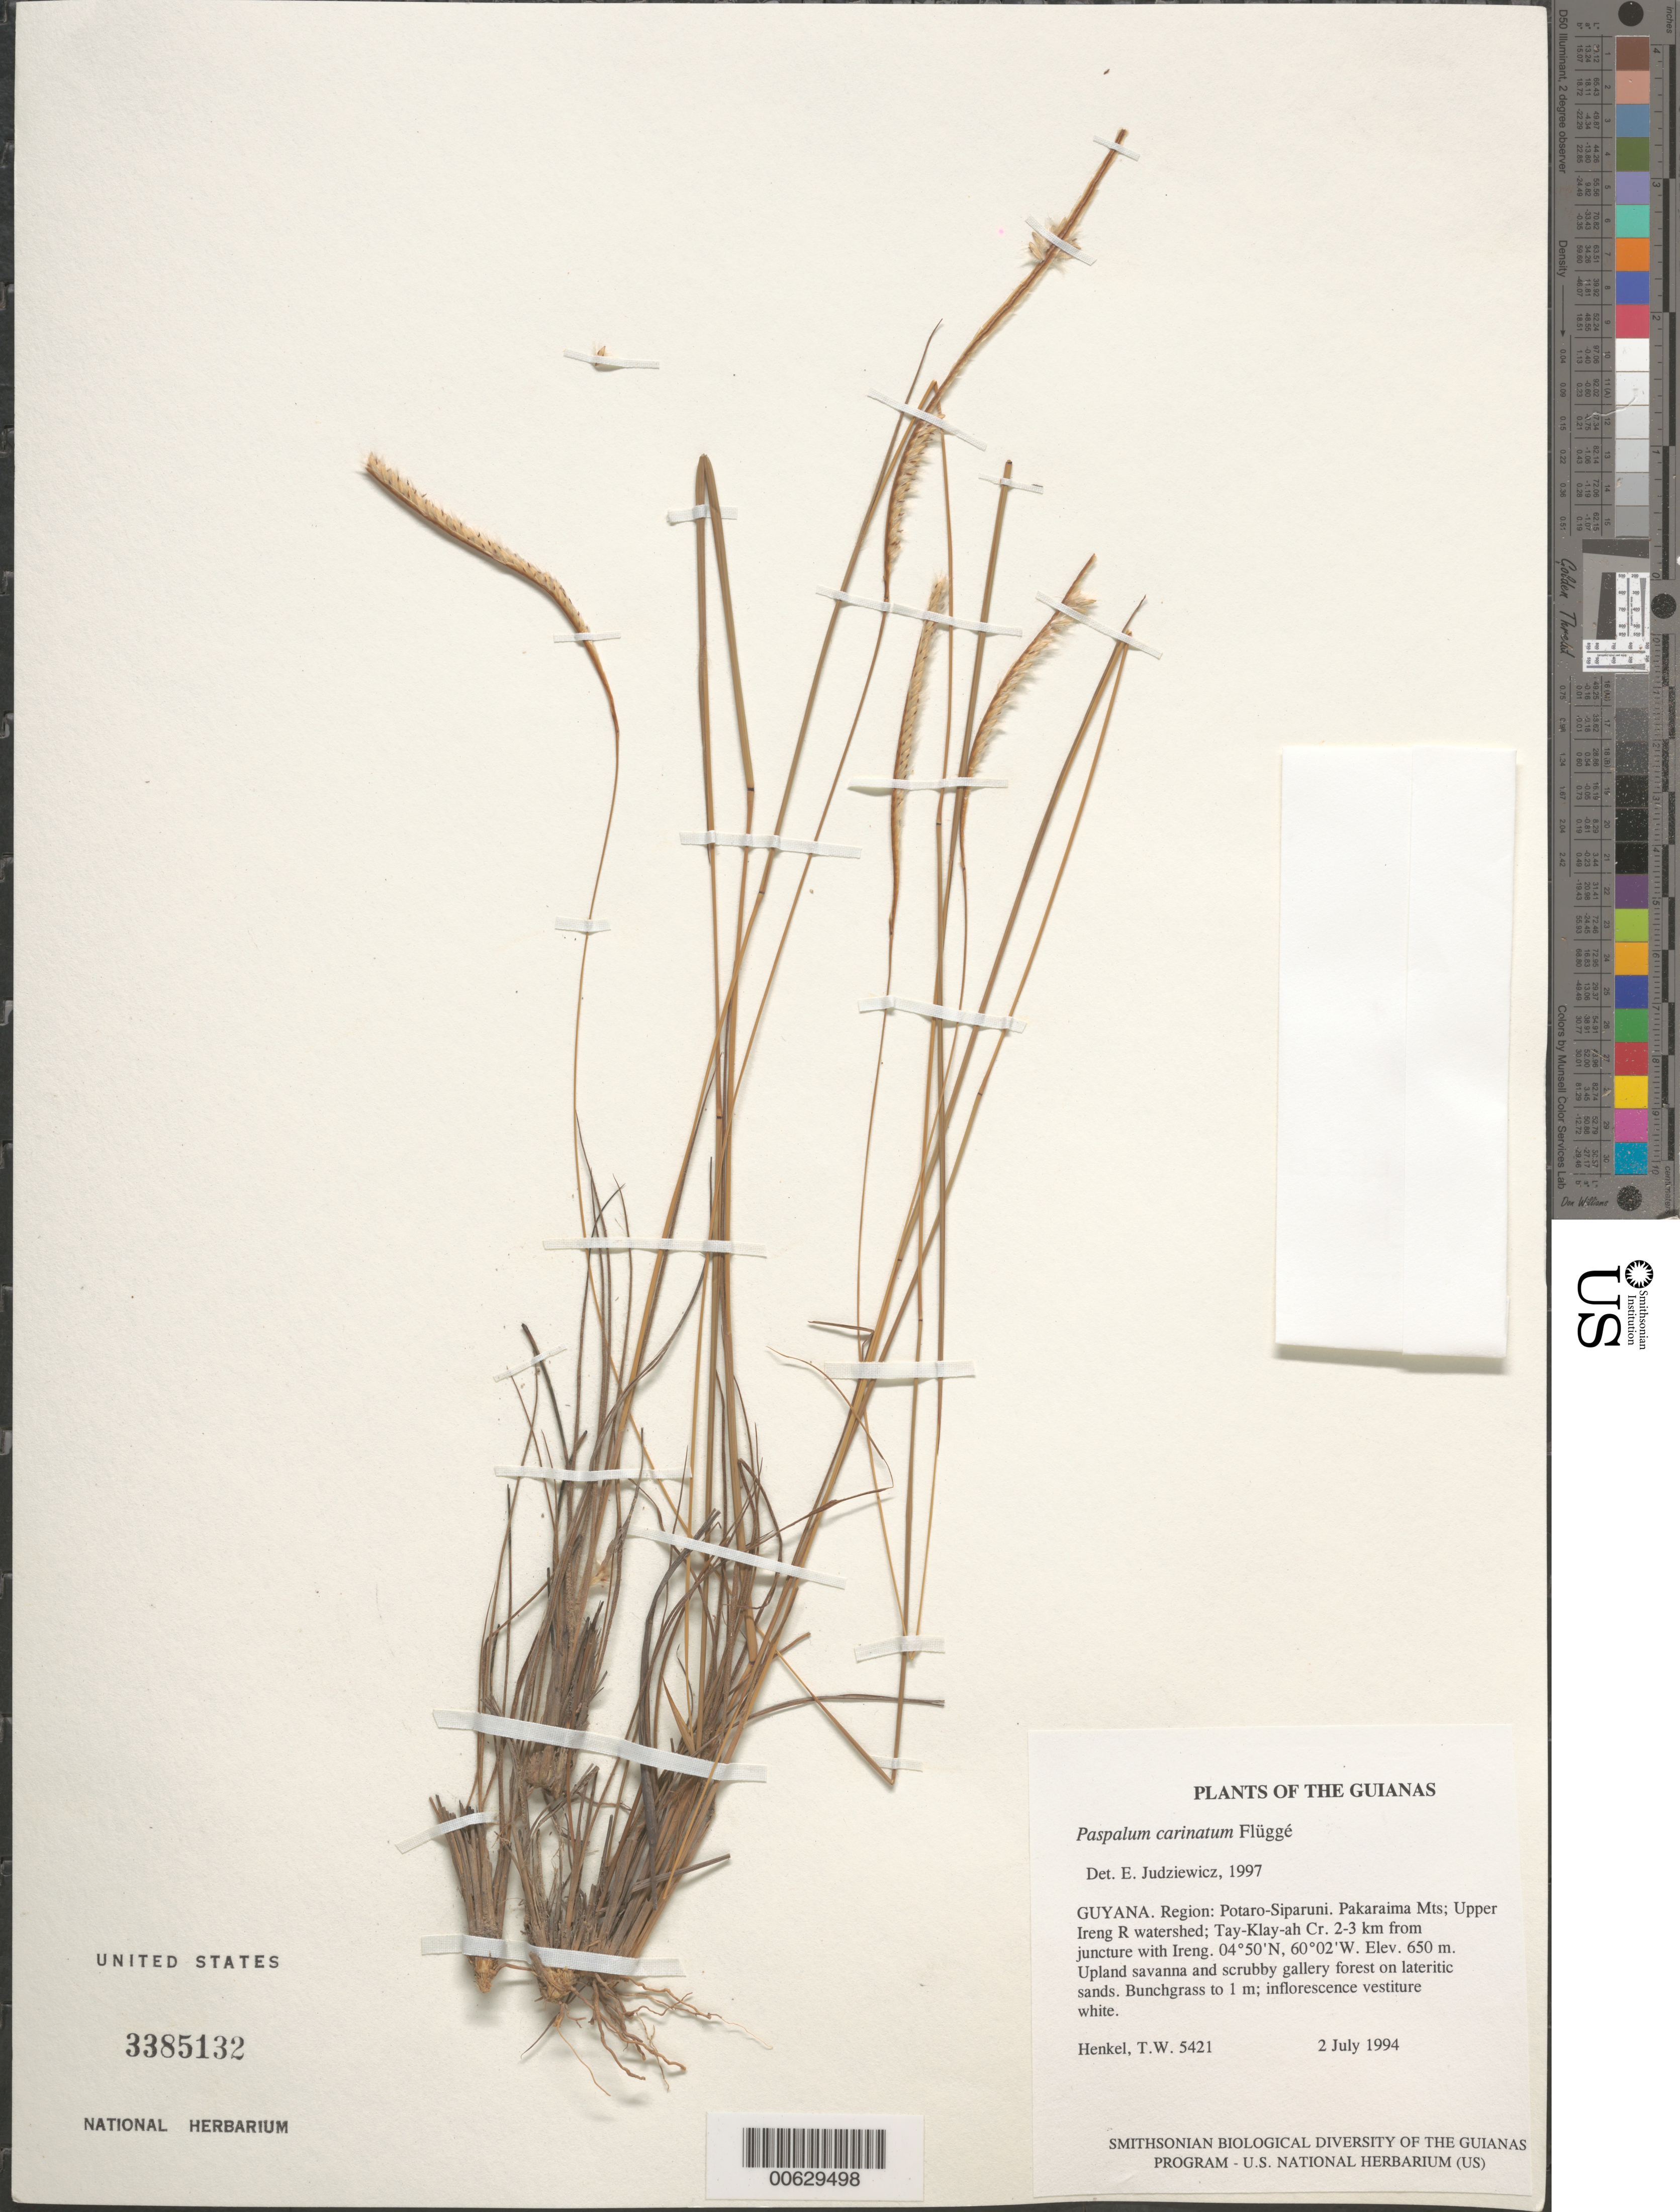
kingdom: Plantae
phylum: Tracheophyta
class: Liliopsida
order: Poales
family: Poaceae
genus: Paspalum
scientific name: Paspalum carinatum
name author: Humb. & Bonpl. ex Flüggé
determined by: Judziewicz, E. J.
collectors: T. Henkel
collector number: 5421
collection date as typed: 2 July 1994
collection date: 1994-07-02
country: Guyana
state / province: Potaro-Siparuni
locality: Pakaraima Mts; Upper Ireng R watershed; Tay-Klay-ah Cr. 2-3 km from juncture with Ireng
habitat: Upland savanna and scrubby gallery forest on lateritic sands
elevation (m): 650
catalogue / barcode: US 3385132